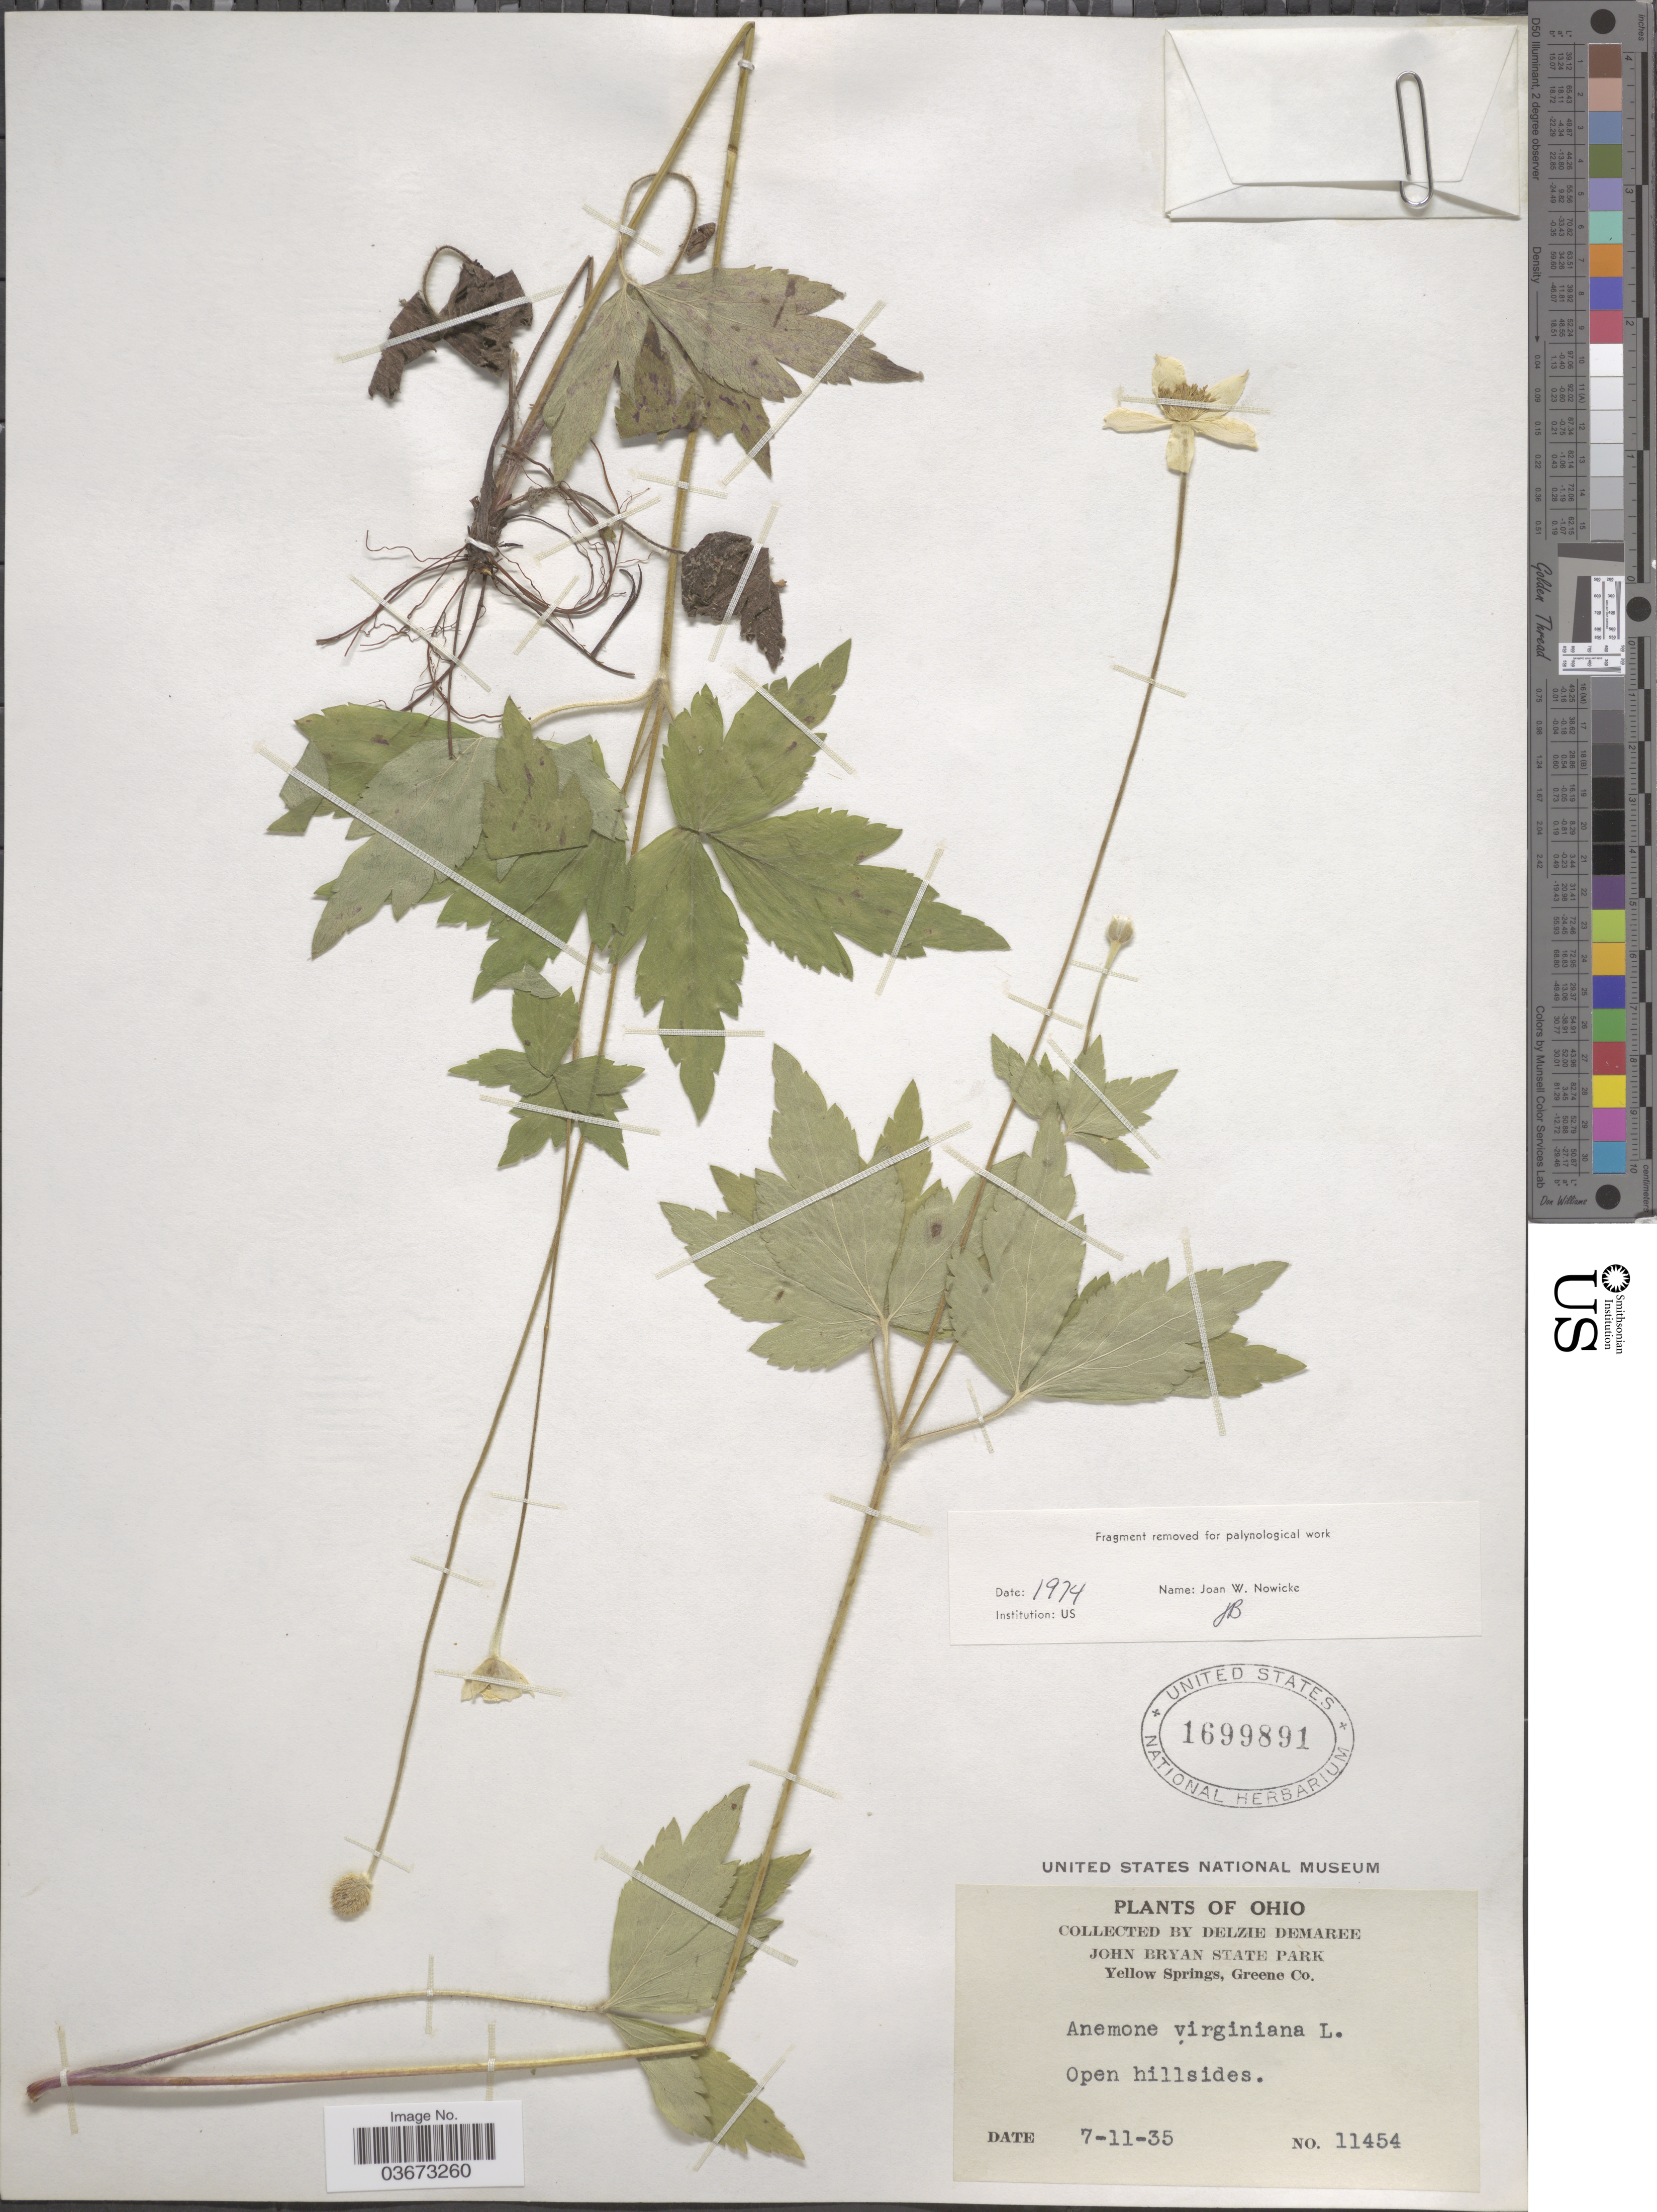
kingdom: Plantae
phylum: Tracheophyta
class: Magnoliopsida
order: Ranunculales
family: Ranunculaceae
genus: Anemone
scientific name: Anemone virginiana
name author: L.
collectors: D. Demaree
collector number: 11454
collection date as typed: Transcribed d/m/y: 11/7/35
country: United States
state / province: Ohio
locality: John Bryan State Park. Yellow Springs, Greene Co. Open hillsides.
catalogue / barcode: US 1699891